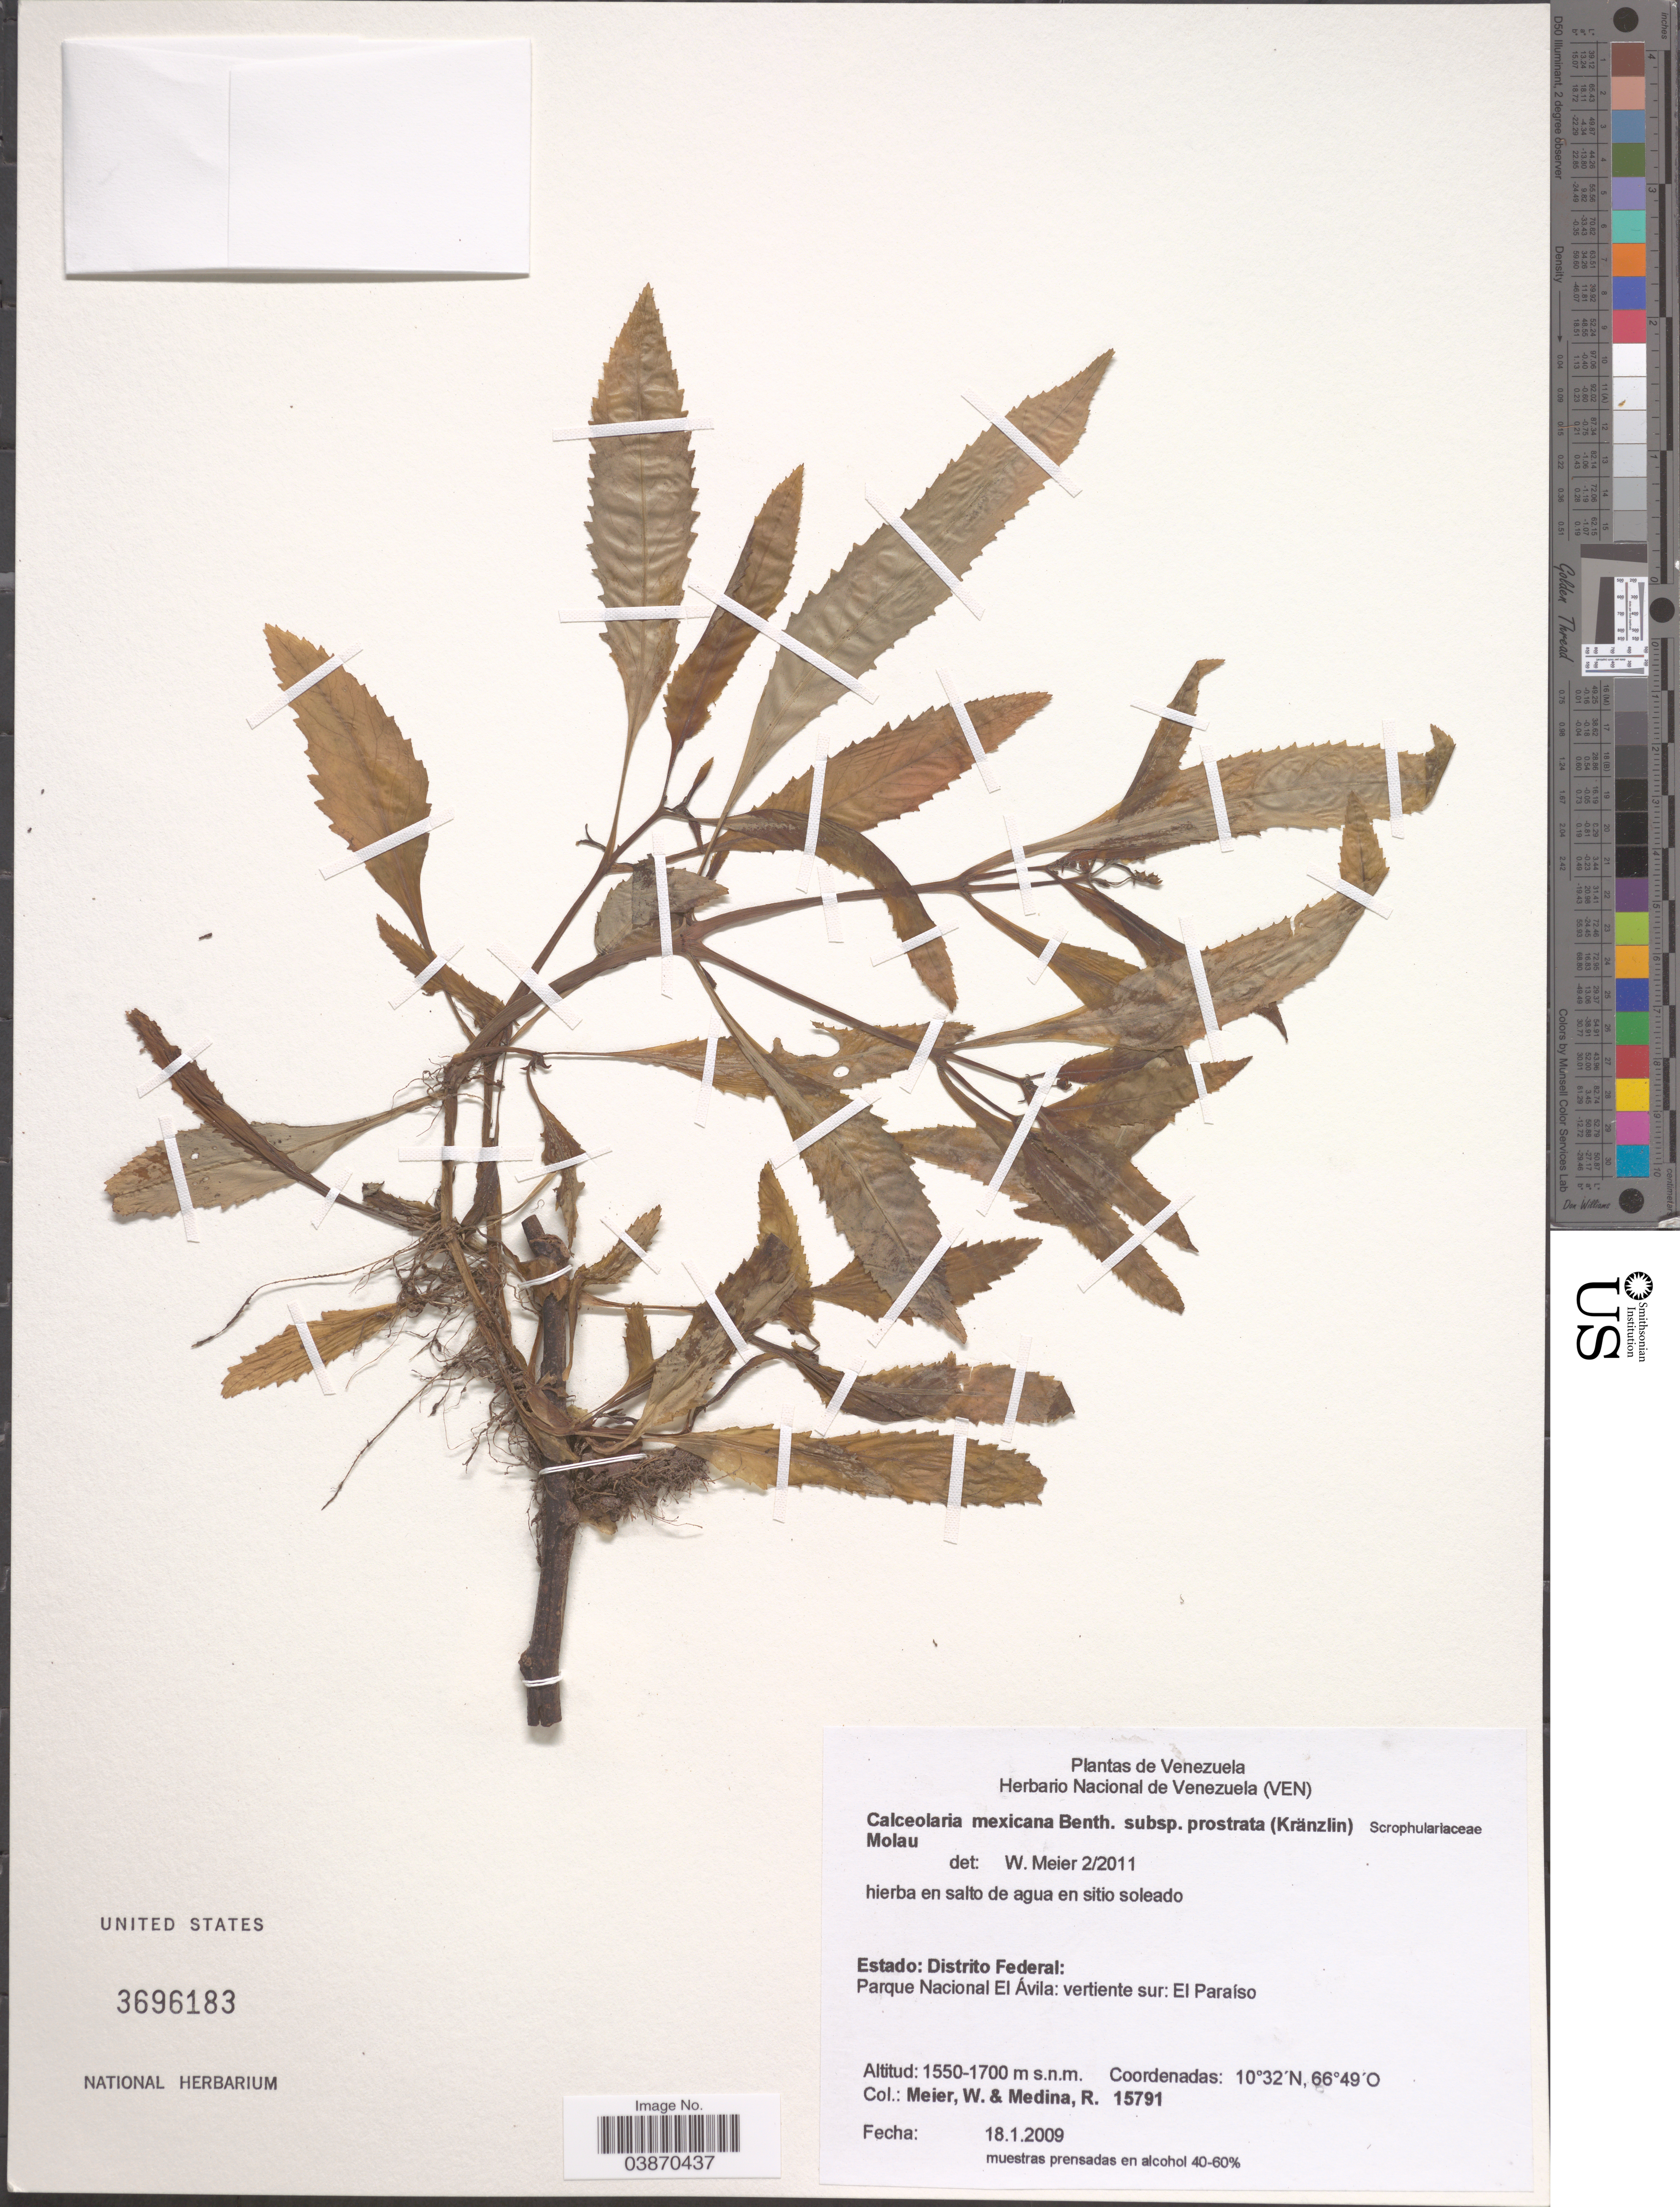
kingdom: Plantae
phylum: Tracheophyta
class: Magnoliopsida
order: Lamiales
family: Calceolariaceae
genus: Calceolaria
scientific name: Calceolaria mexicana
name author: Benth.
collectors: W. Meier & R. Medina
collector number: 15791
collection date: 2009-01-18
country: Venezuela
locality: Estado: Distrito Federal: Parque Nacional El Ávila: vertiente sur: El Paraíso.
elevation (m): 1550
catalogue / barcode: US 3696183